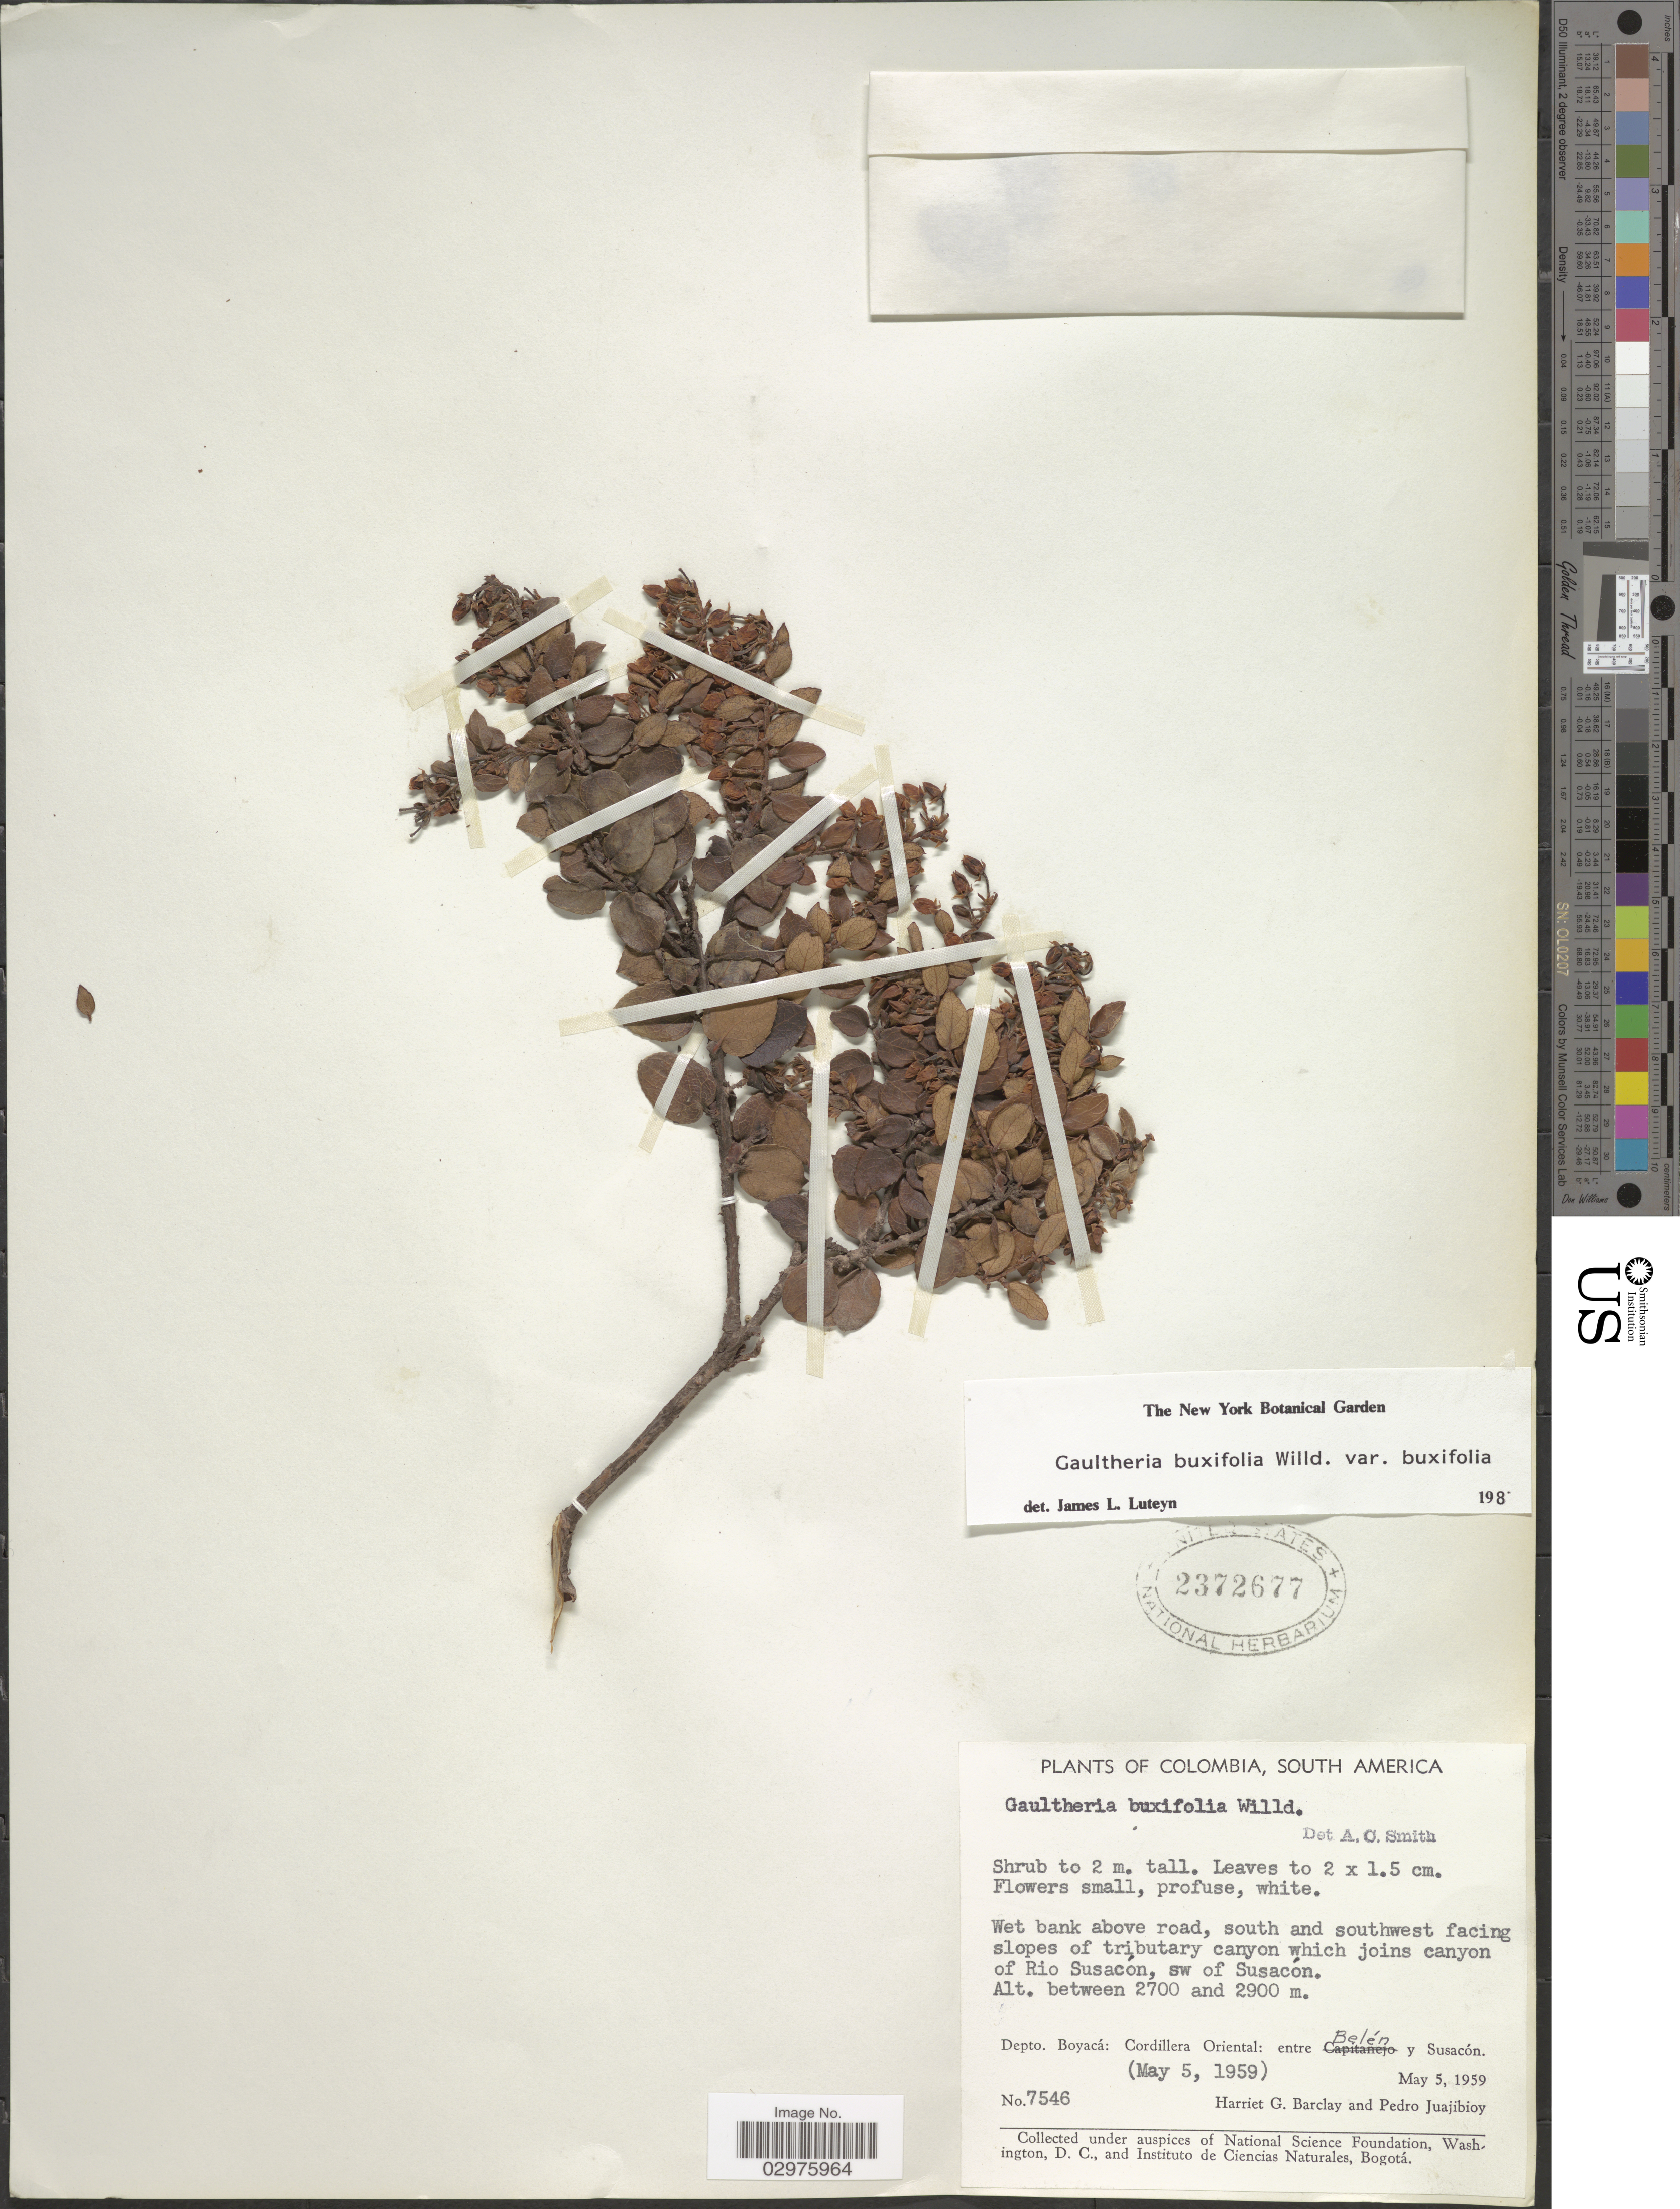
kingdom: Plantae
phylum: Tracheophyta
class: Magnoliopsida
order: Ericales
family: Ericaceae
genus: Gaultheria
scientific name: Gaultheria buxifolia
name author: Willd.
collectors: H. G. Barclay & P. Juajibioy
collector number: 7546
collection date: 1959-05-05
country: Colombia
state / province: Boyacá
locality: Wet bank above road, south and southwest facing slopes of tributary canyon which joins canyon of Rio Susacón, sw of Susacón. Dept. Boyacá: Cordillera Oriental: entre Belén y Susacón.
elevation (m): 2700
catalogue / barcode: US 2372677